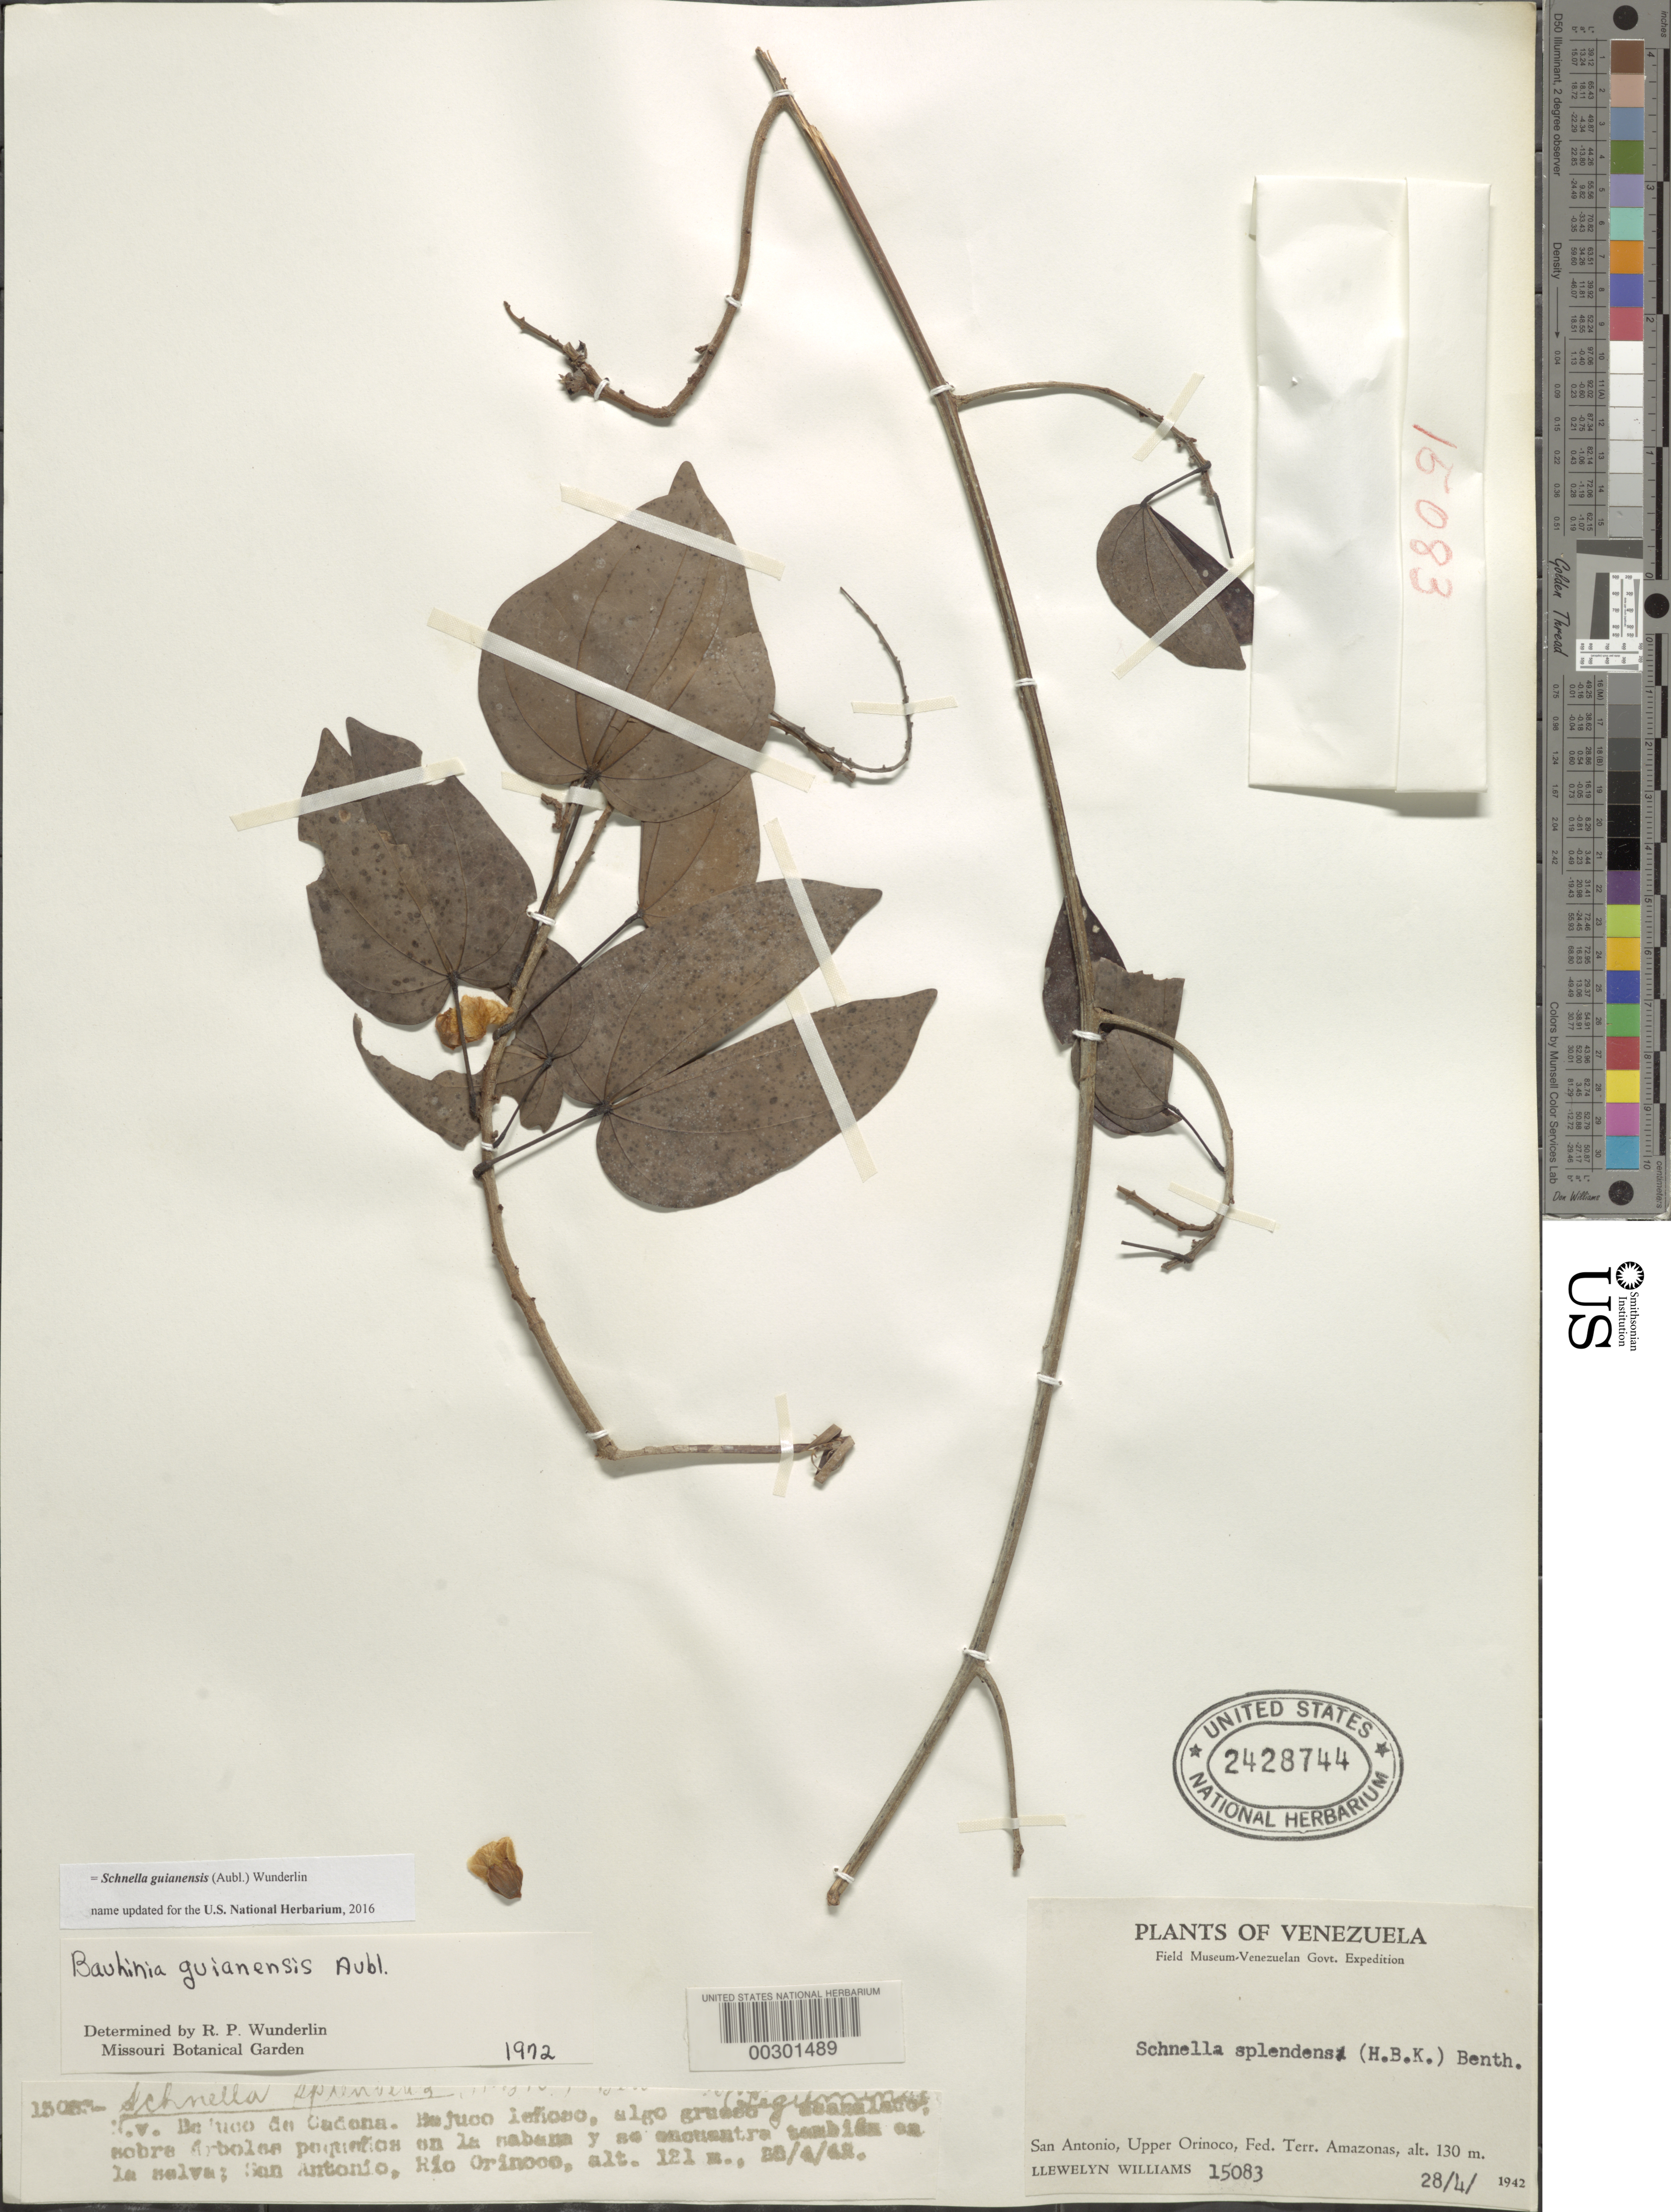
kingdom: Plantae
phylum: Tracheophyta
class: Magnoliopsida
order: Fabales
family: Fabaceae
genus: Schnella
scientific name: Schnella guianensis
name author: (Aubl.) Wunderlin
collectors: Ll. Williams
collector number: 15083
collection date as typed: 28 Apr 1942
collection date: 1942-04-28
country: Venezuela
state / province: Amazonas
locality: San antonio, upper rio orinoco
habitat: Open savanna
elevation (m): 130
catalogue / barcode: US 2428744